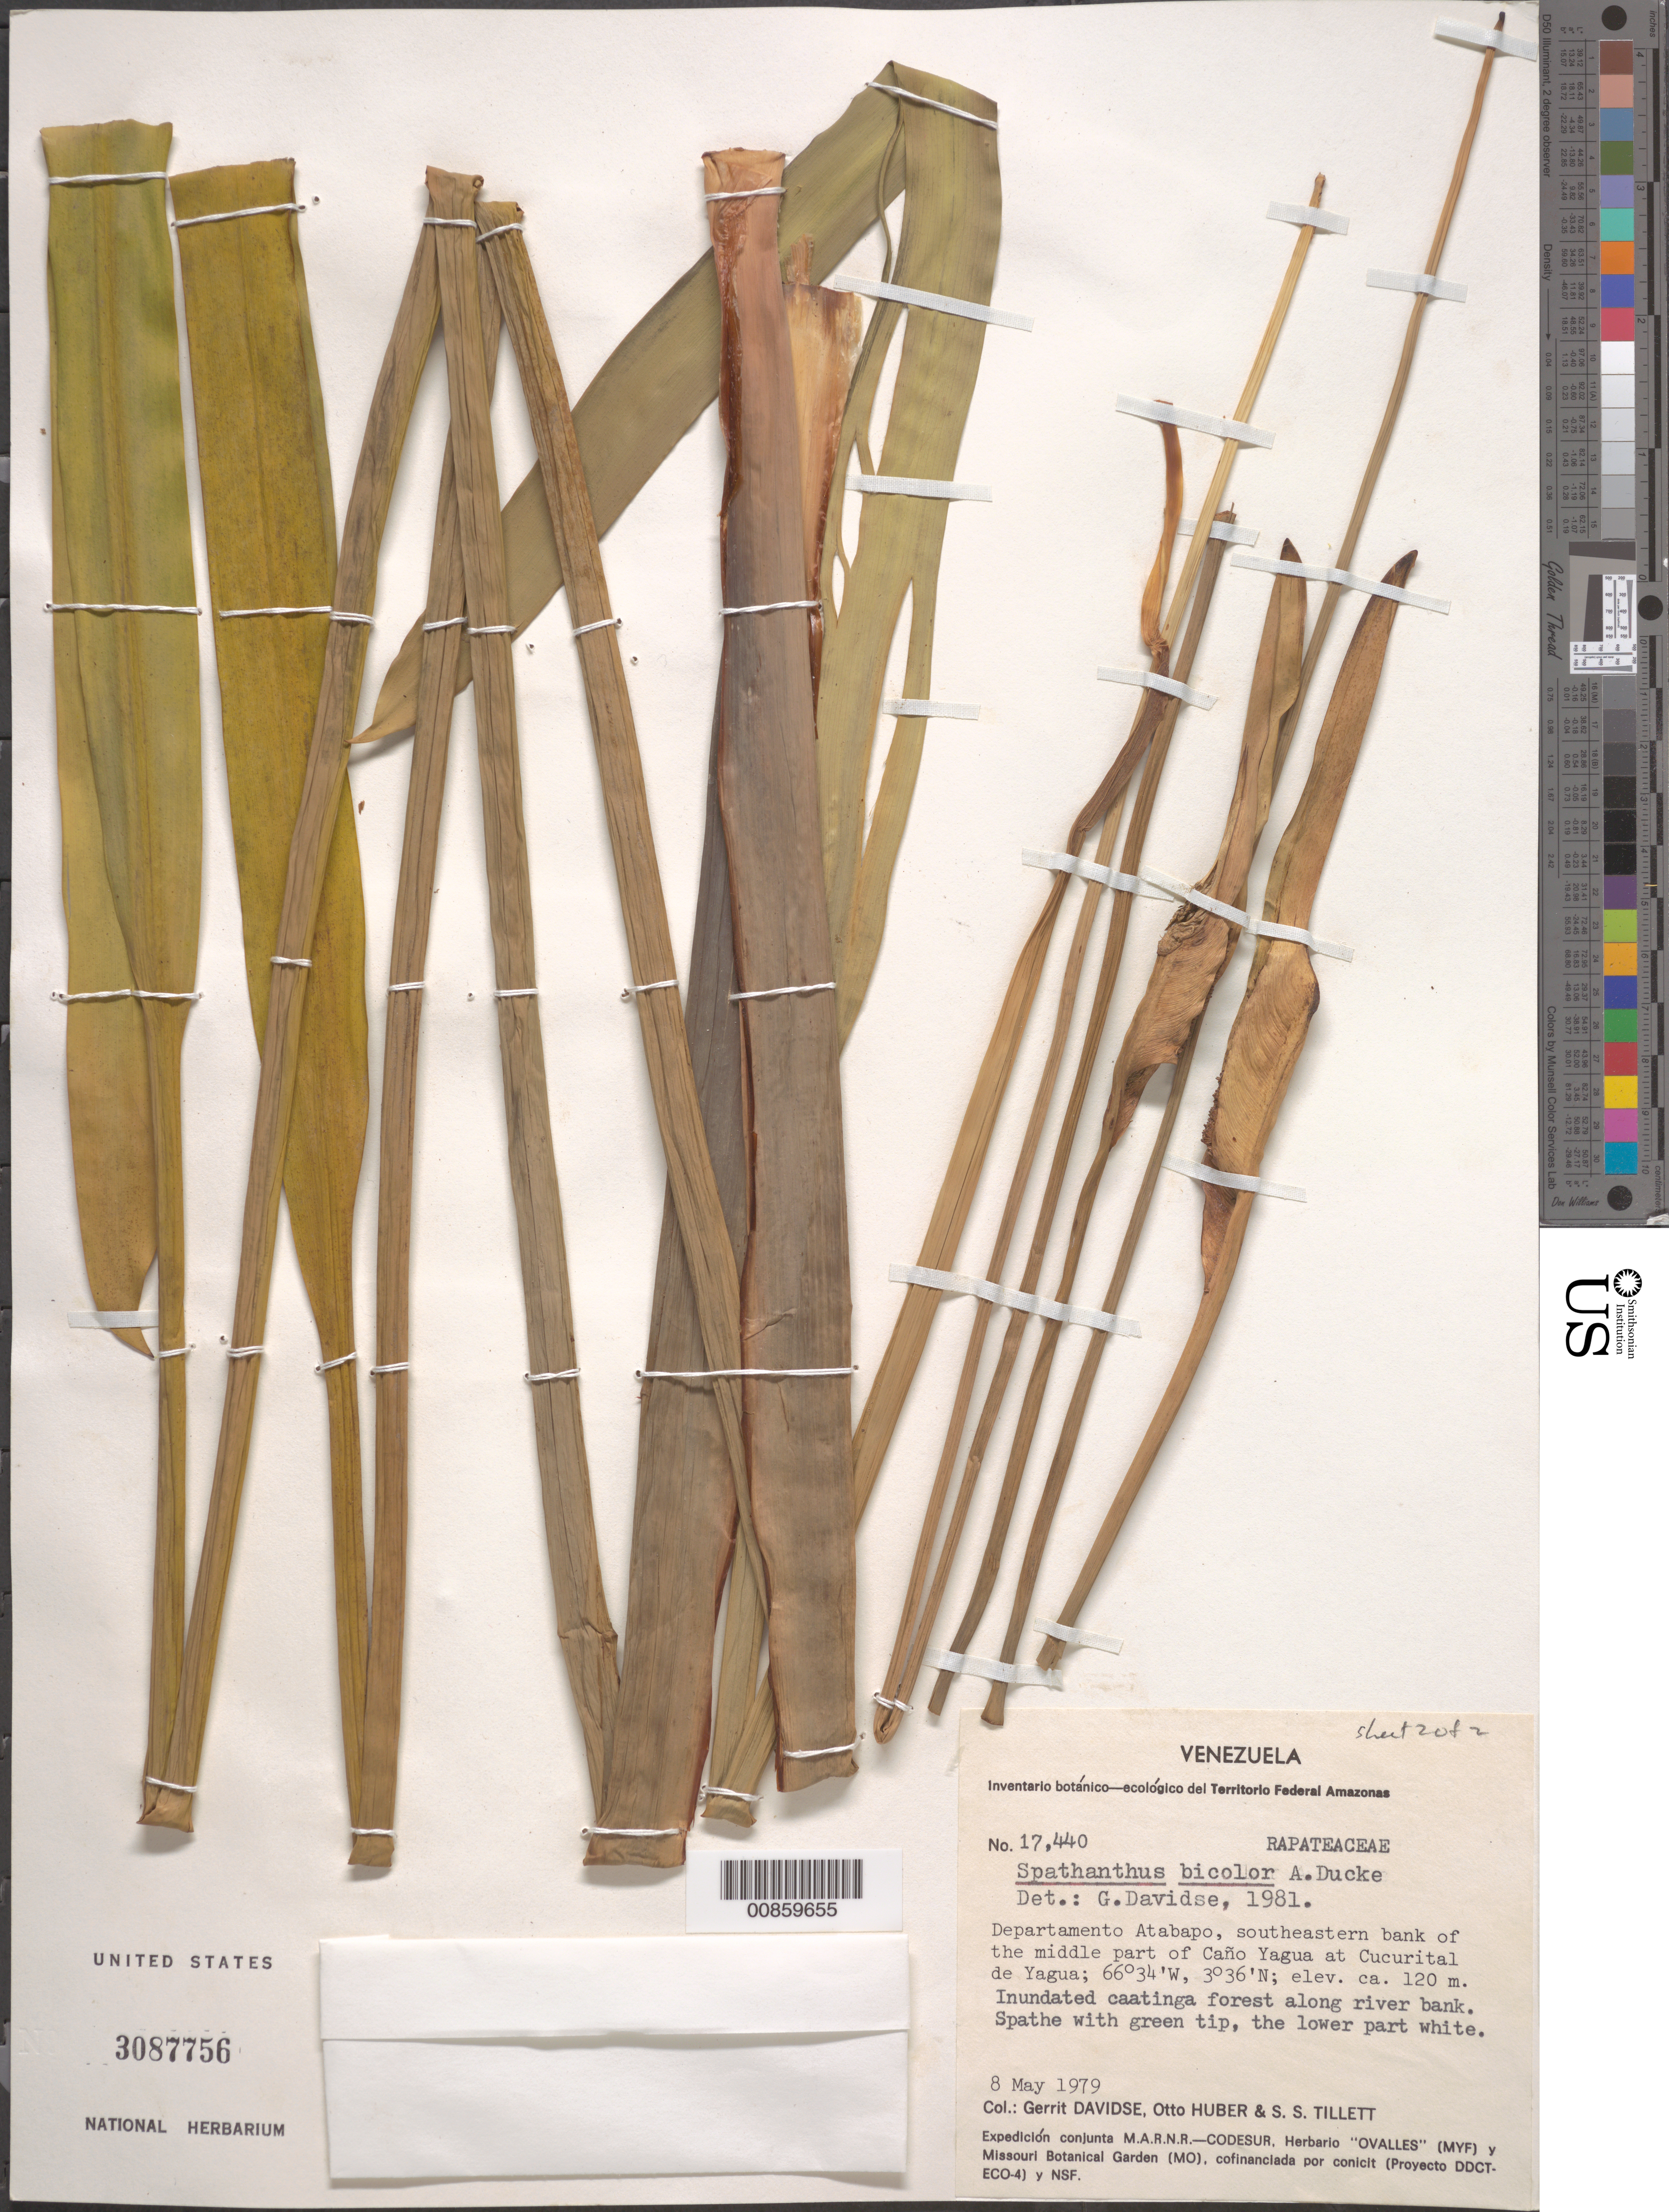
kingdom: Plantae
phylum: Tracheophyta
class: Liliopsida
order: Poales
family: Rapateaceae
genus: Spathanthus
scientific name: Spathanthus bicolor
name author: Ducke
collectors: G. Davidse, O. Huber & S. S. Tillett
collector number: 17440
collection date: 1979-05-08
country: Venezuela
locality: Departamento Atabapo, southeastern bank of the middle part of Caño Yagua at Cucurital de Yagua.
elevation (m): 120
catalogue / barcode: US 3087756